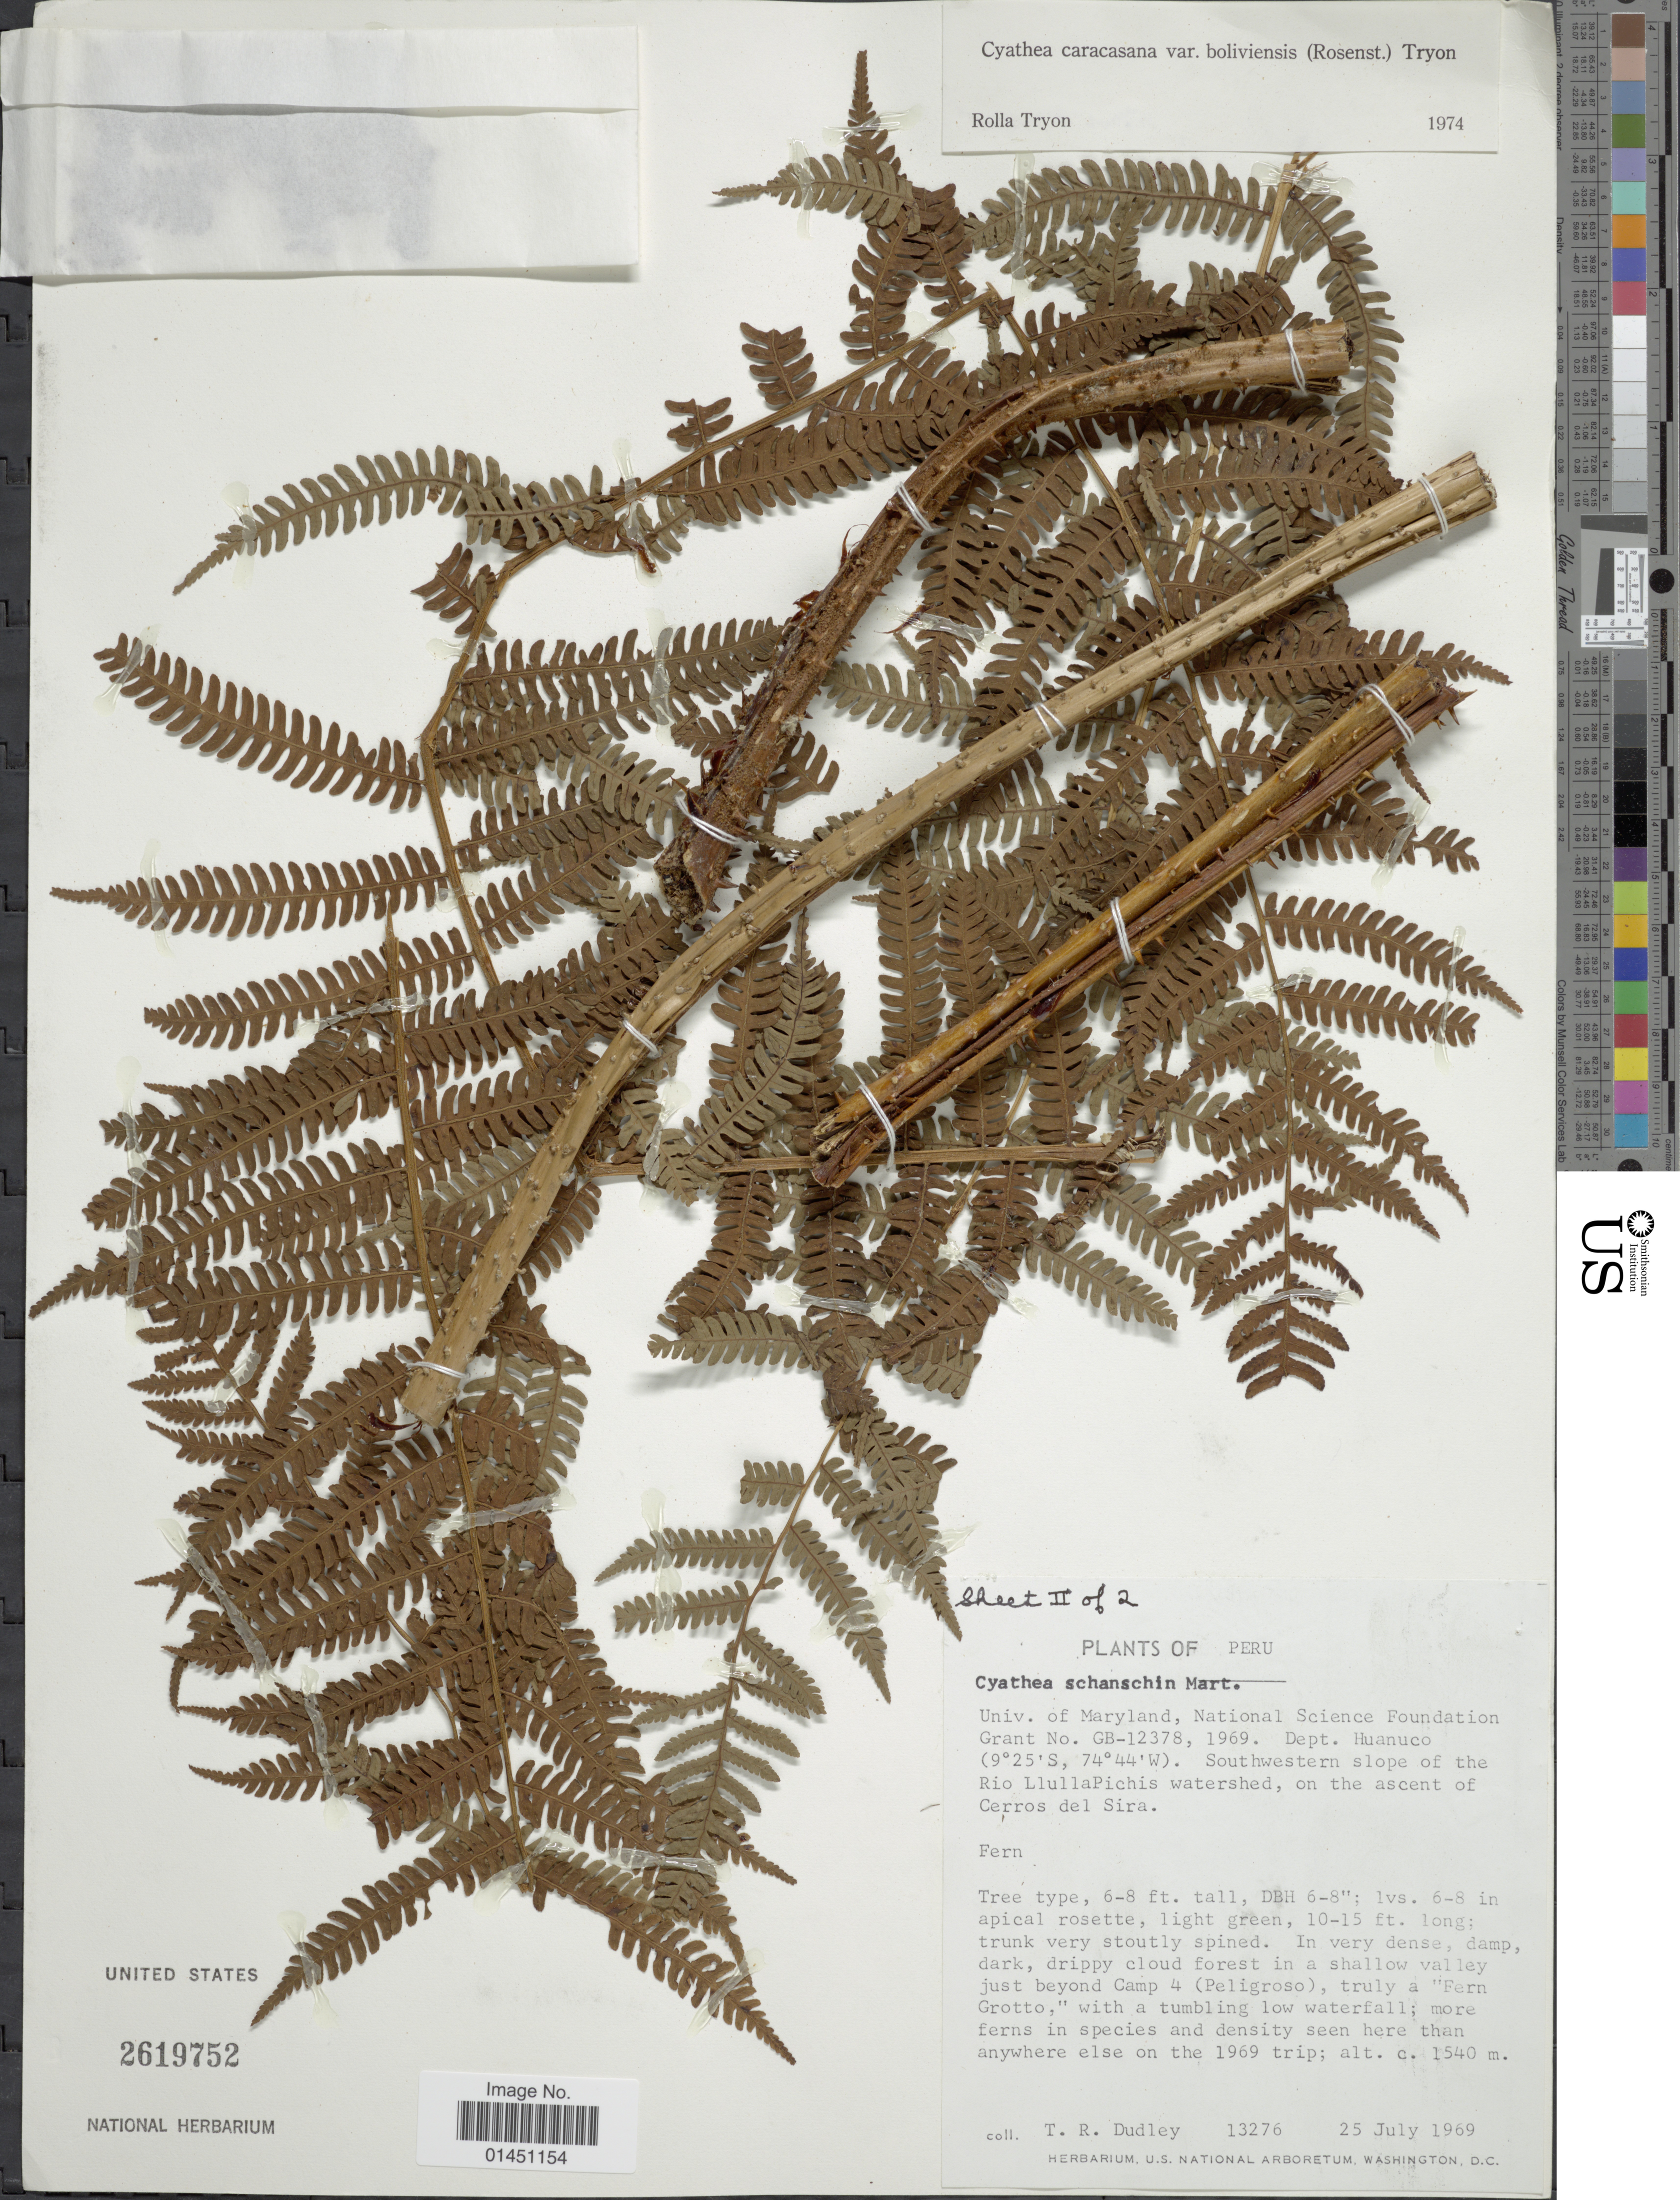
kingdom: Plantae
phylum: Tracheophyta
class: Polypodiopsida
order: Cyatheales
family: Cyatheaceae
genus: Cyathea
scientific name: Cyathea caracasana var. boliviensis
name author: (Rosenst.) R.M. Tryon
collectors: T. R. Dudley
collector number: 13276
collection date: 1969-07-25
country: Peru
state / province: Huánuco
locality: Southwestern slope of the Rio LlullaPichis watershed, on the ascent of Cerros del Sira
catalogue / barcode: US 2619752